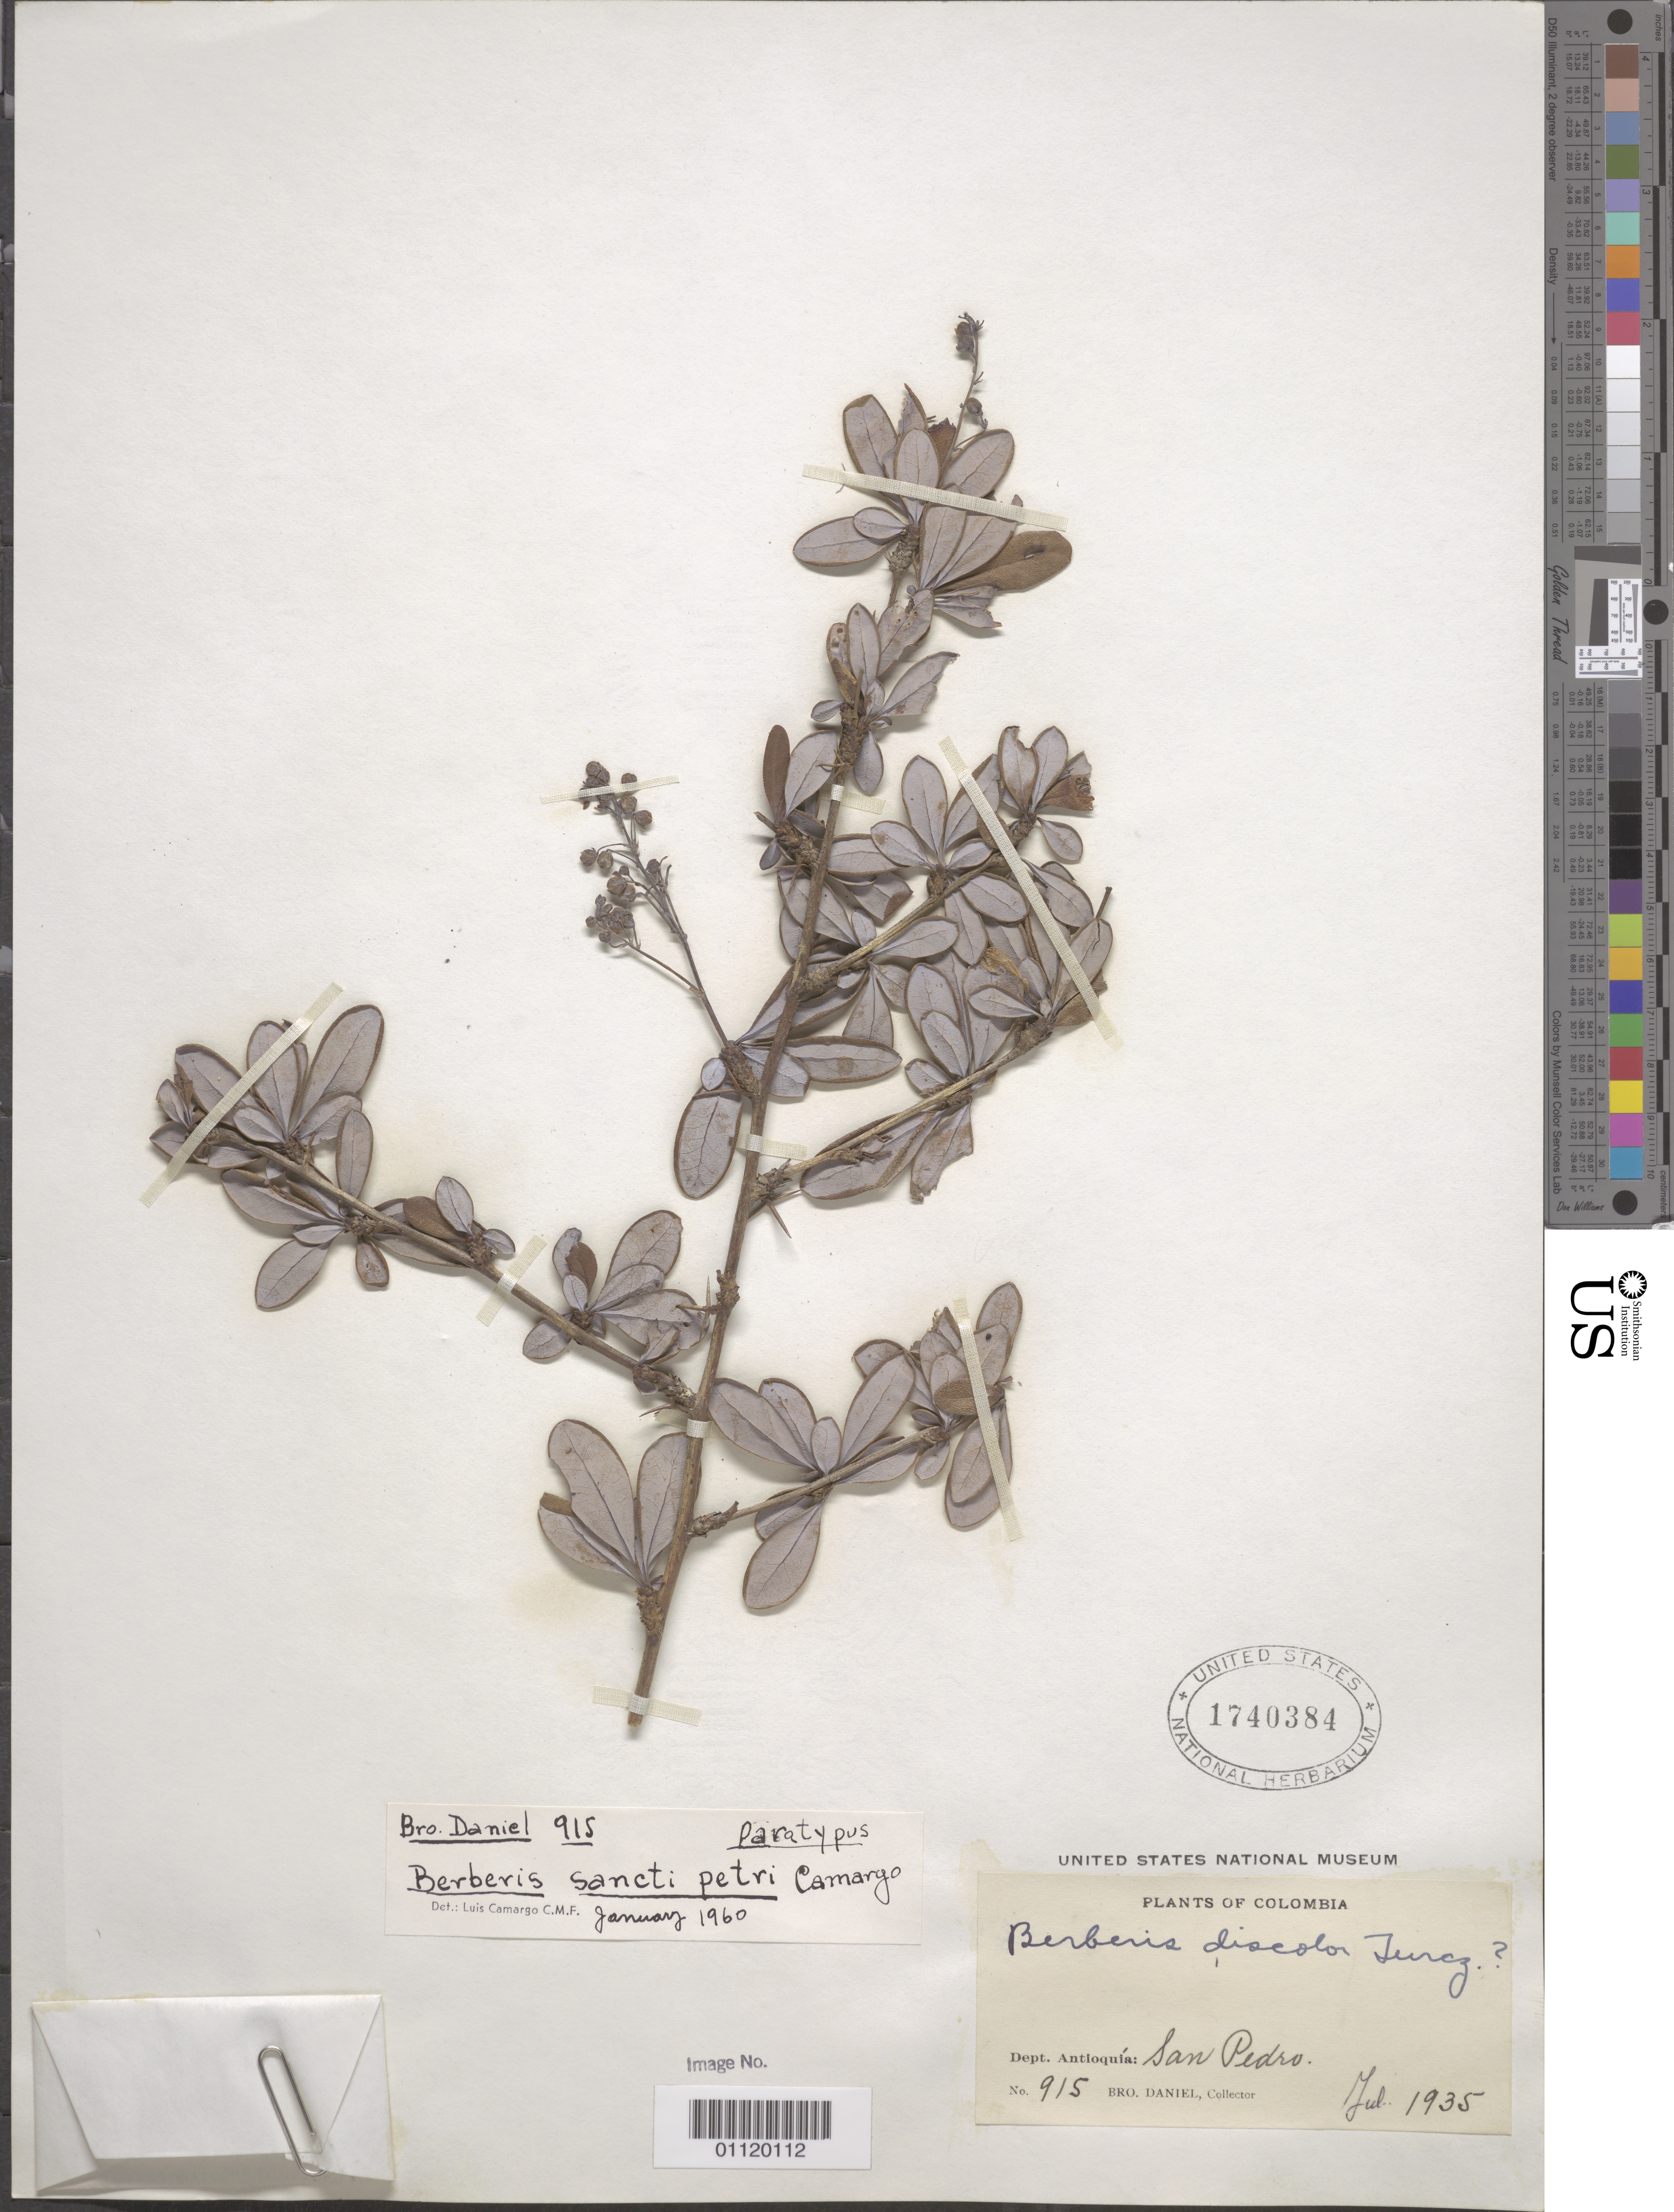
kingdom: Plantae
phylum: Tracheophyta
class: Magnoliopsida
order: Ranunculales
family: Berberidaceae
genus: Berberis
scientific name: Berberis sanctipetrii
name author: L.A. Camargo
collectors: Bro. Daniel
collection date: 1935-07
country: Colombia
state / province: Antioquiá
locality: San Pedro.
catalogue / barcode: US 1740384